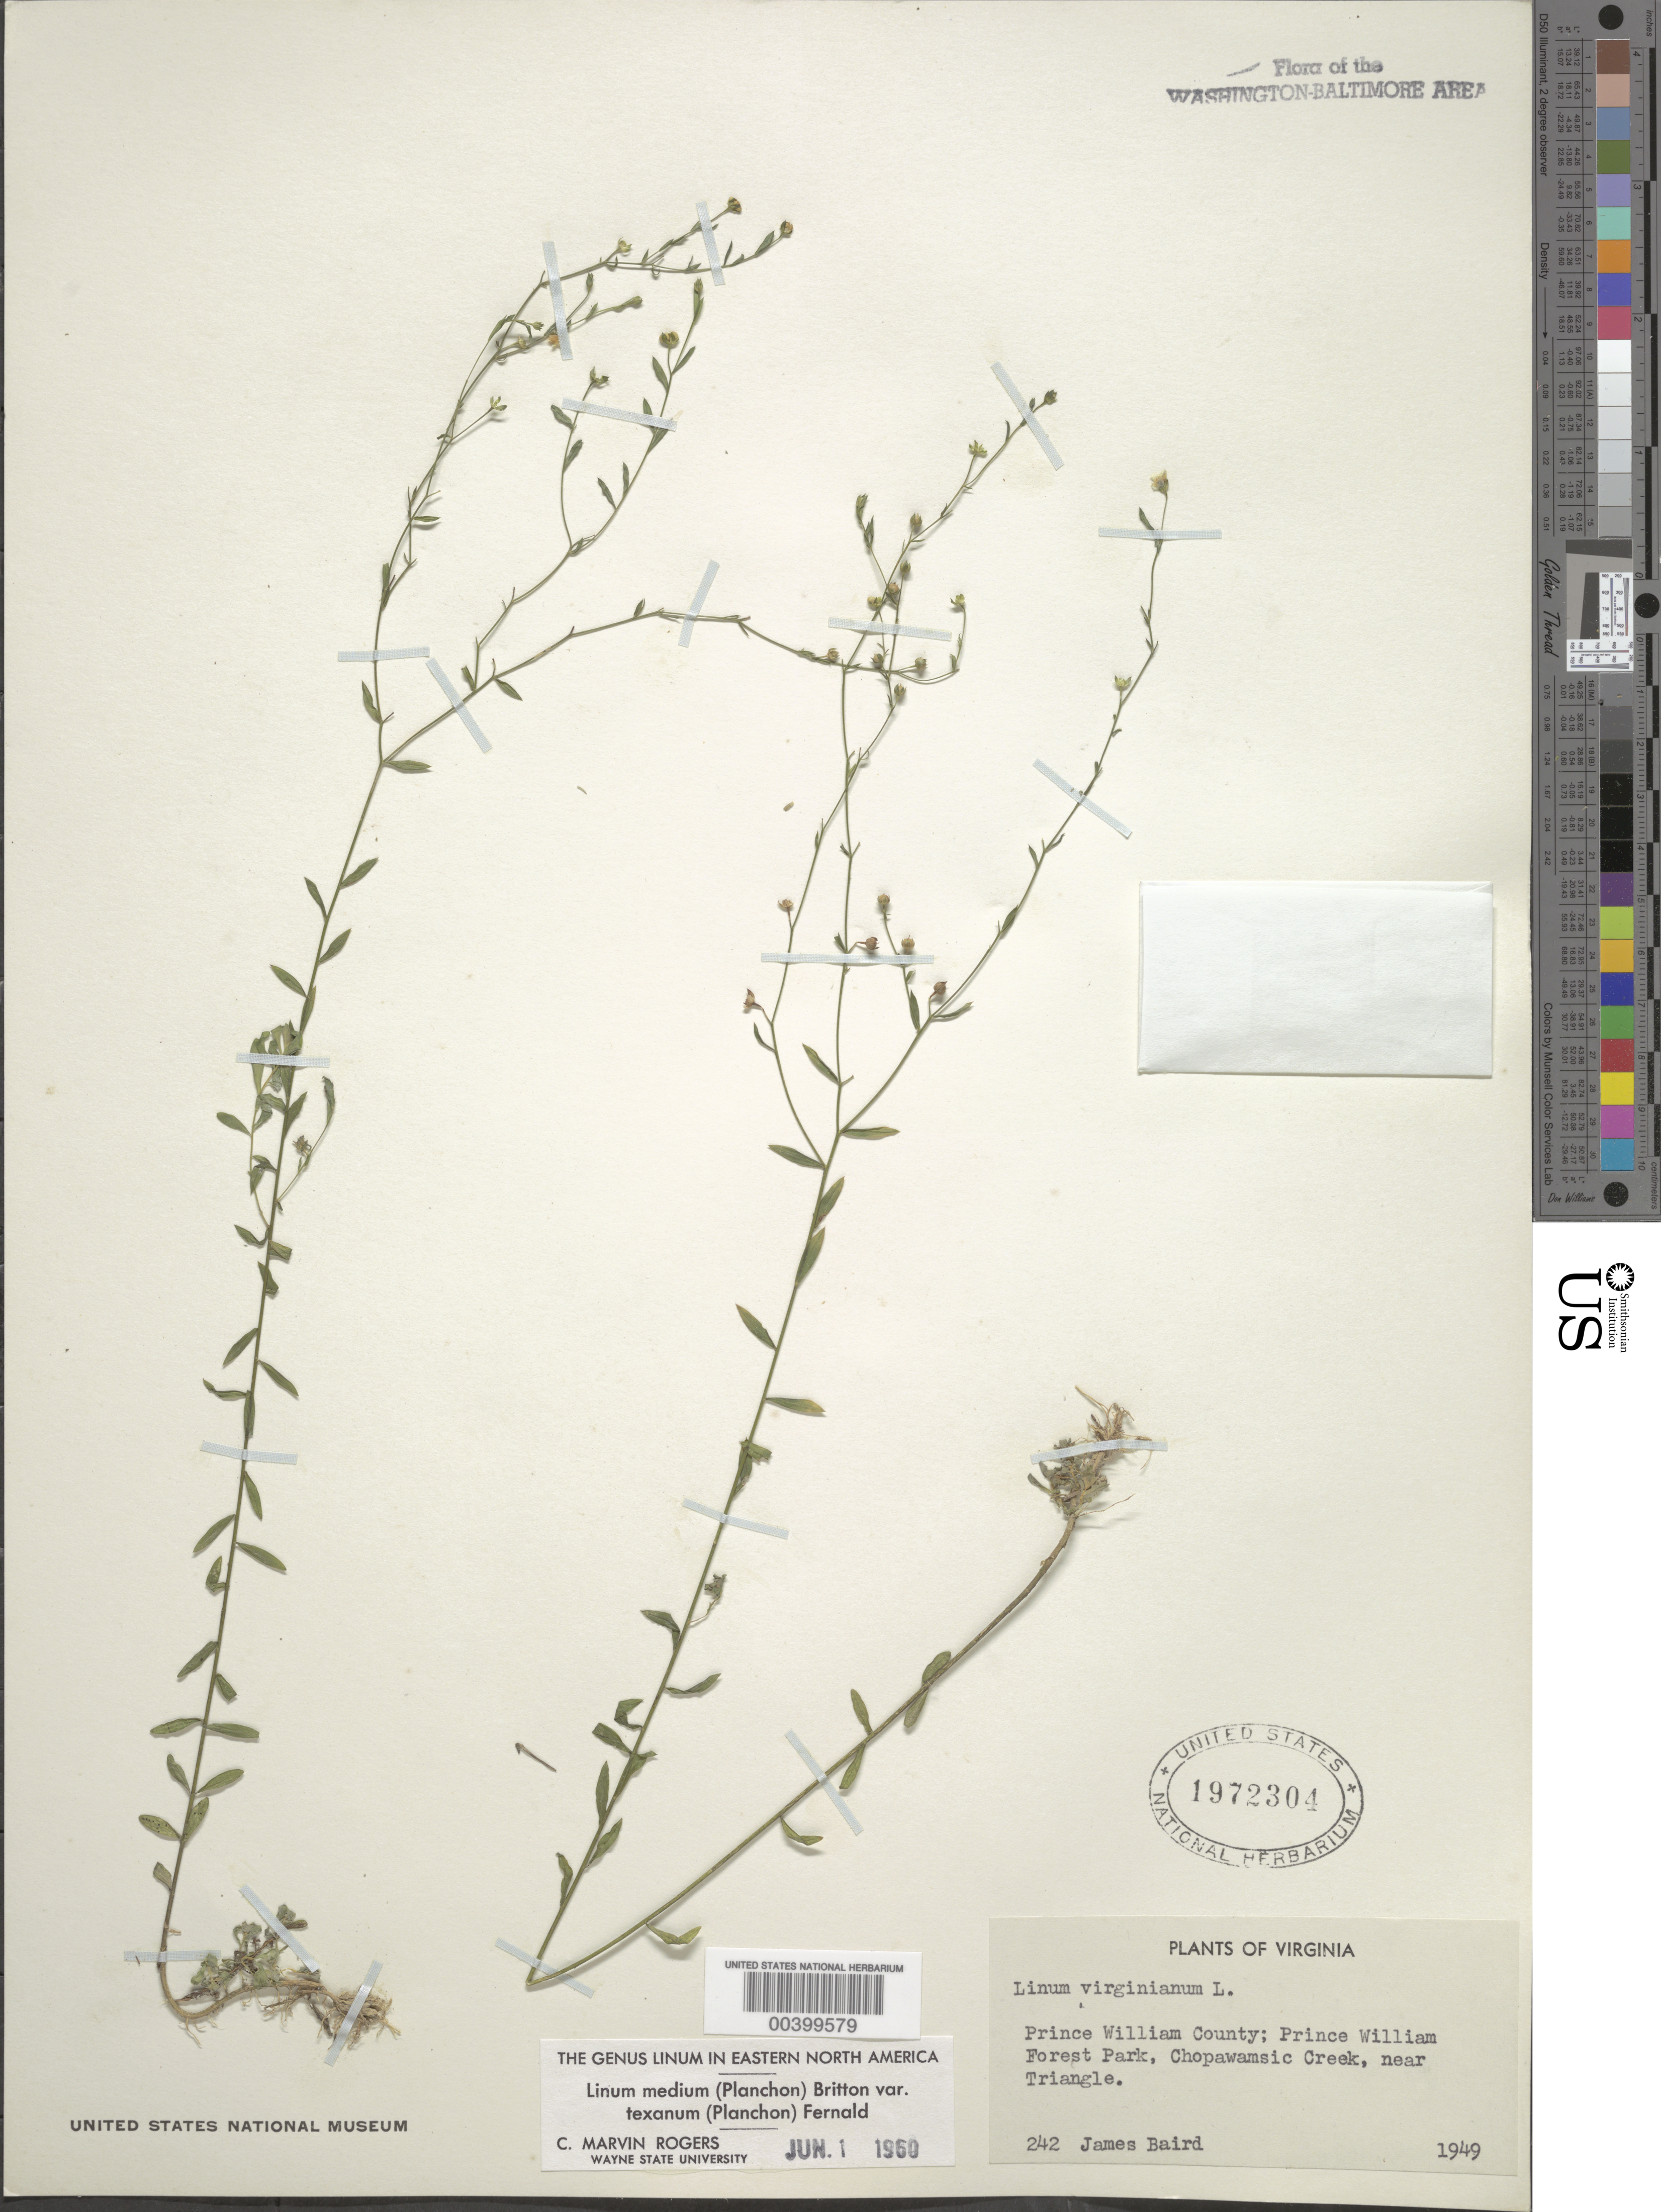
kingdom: Plantae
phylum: Tracheophyta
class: Magnoliopsida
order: Malpighiales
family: Linaceae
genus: Linum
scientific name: Linum medium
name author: (Planch.) Britton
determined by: Rogers, C. M.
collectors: J. Baird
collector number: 242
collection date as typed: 1949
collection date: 1949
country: United States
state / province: Virginia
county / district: Prince William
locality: Prince William Forest Park, Chopawmsic Creek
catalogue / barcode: US 1972304